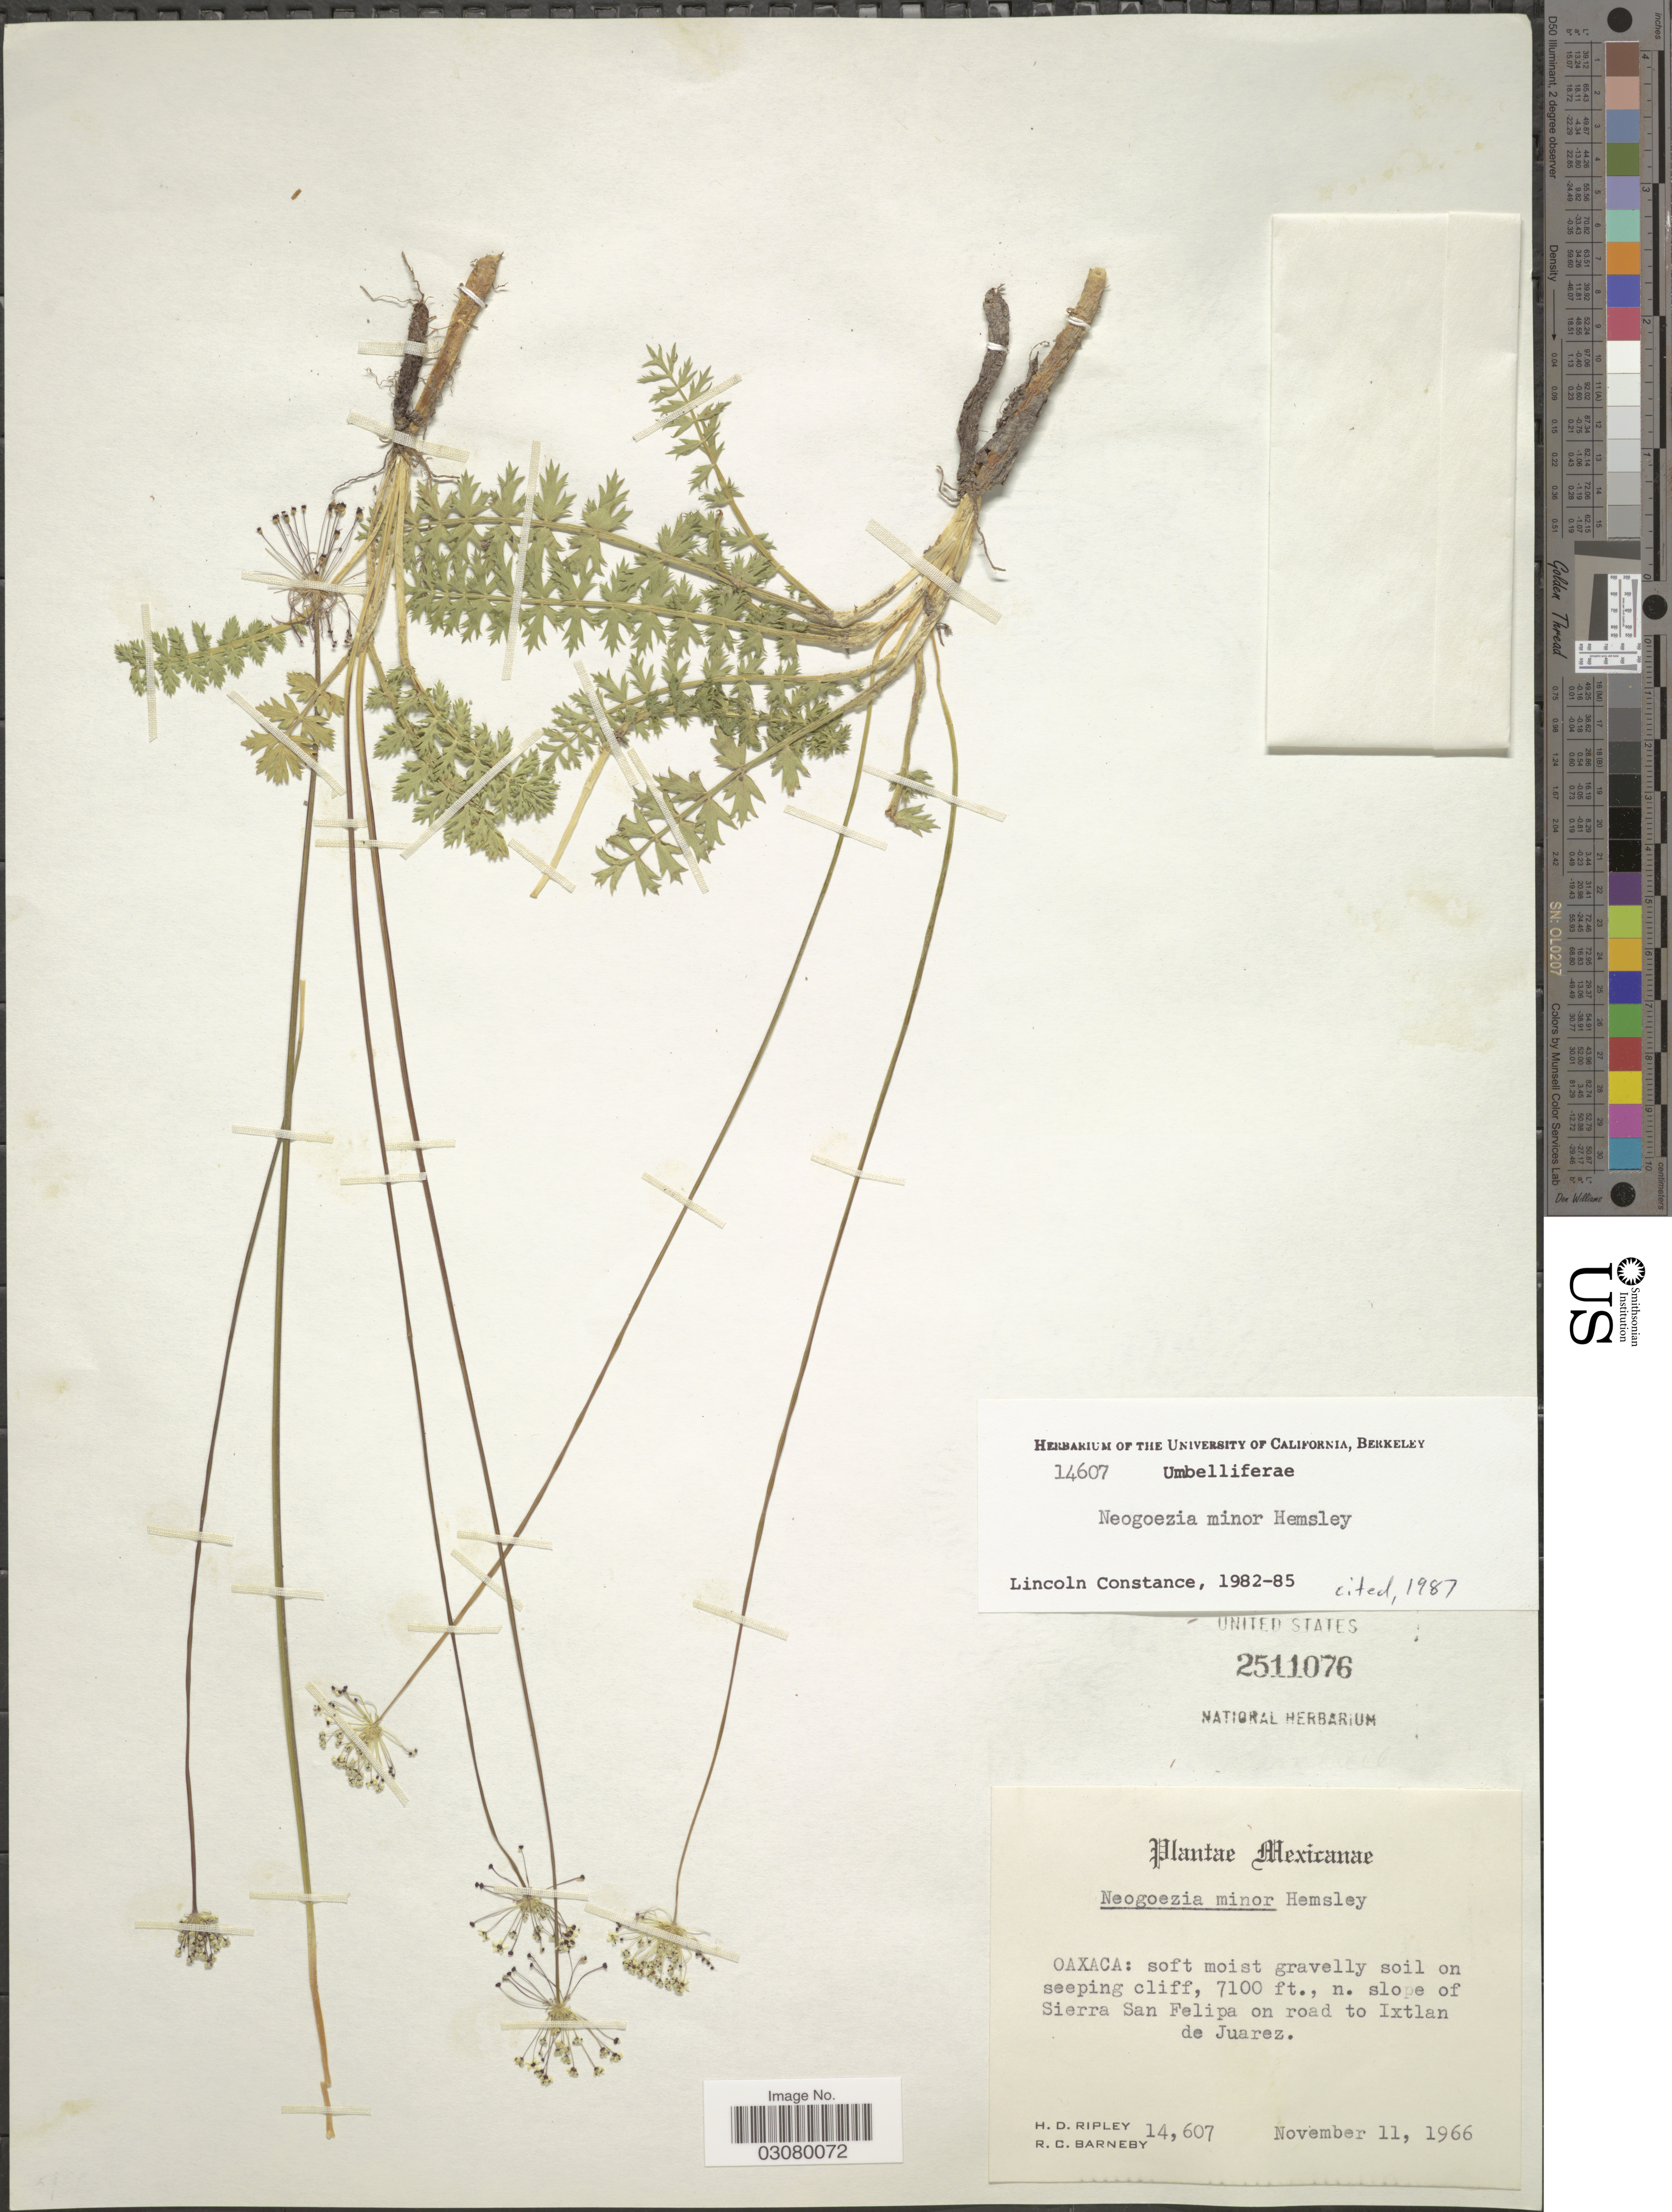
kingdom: Plantae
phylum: Tracheophyta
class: Magnoliopsida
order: Apiales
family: Apiaceae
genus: Neogoezia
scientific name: Neogoezia minor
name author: Hemsl.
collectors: H. Ripley & R. C. Barneby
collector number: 14607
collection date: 1966-11-11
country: Mexico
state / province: Oaxaca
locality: N. slope of Sierra San Felipa on road to Ixtlan de Juarez.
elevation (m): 2164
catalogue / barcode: US 2511076